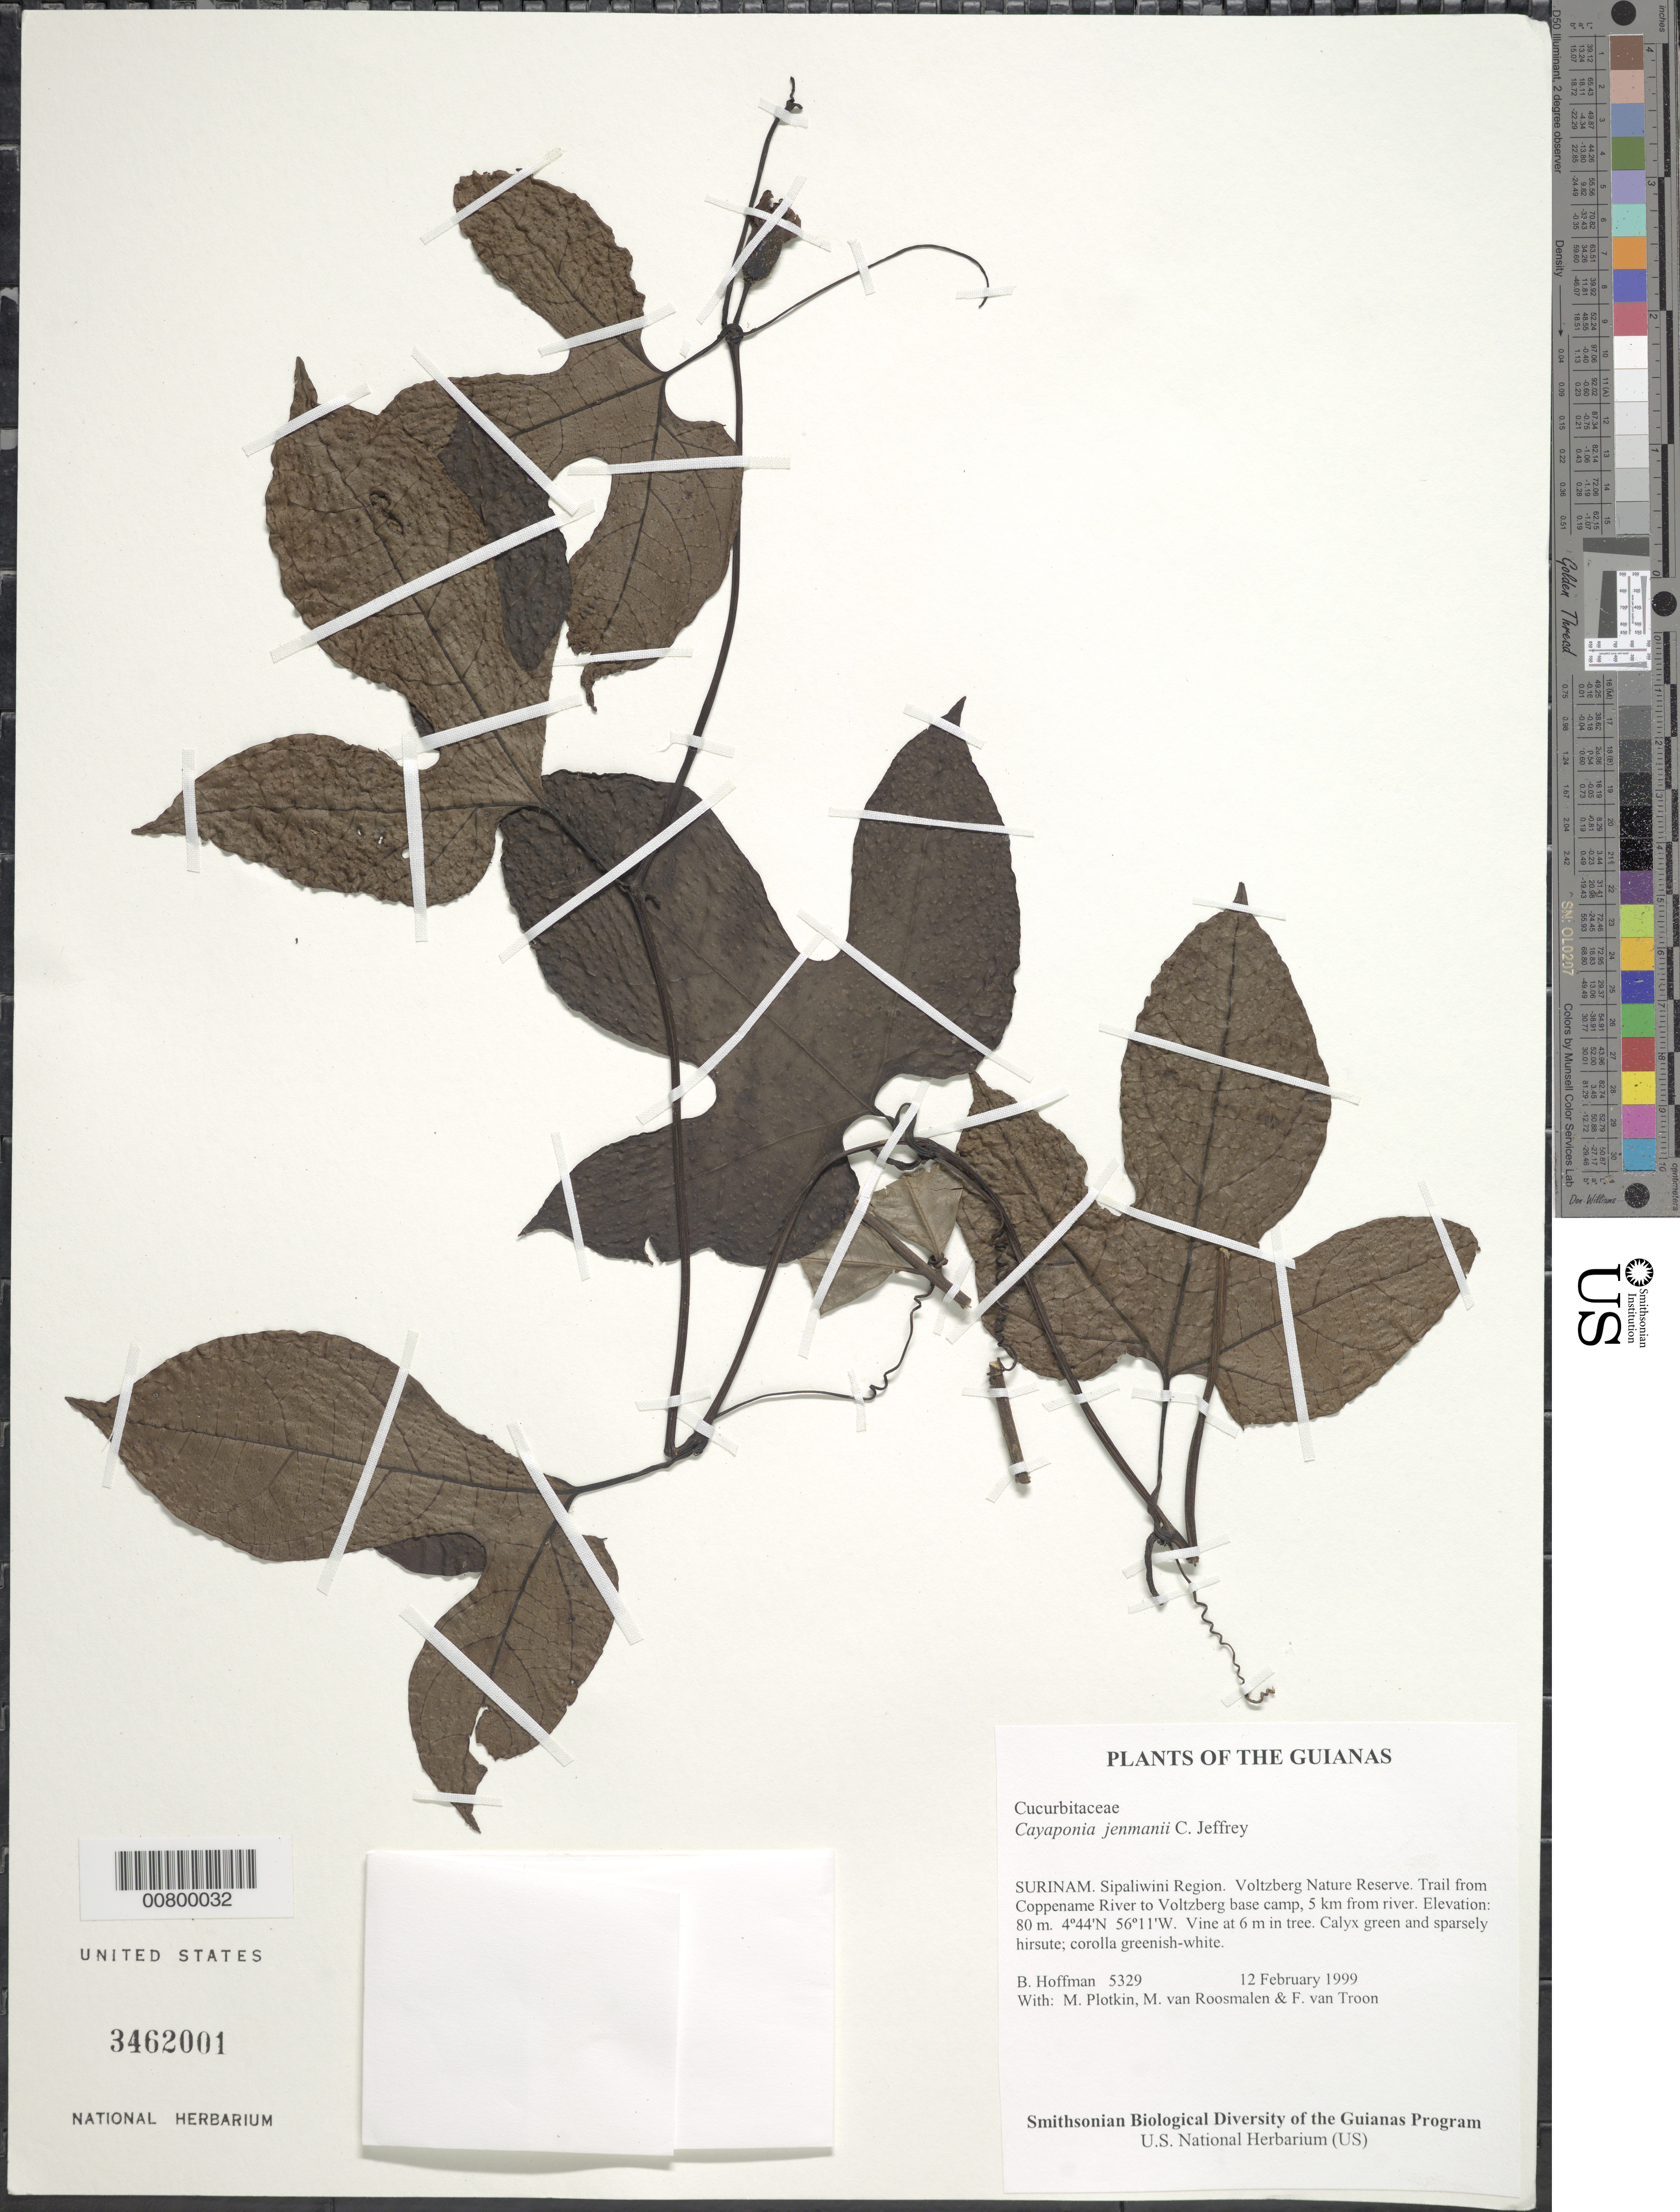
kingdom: Plantae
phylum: Tracheophyta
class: Magnoliopsida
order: Cucurbitales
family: Cucurbitaceae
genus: Cayaponia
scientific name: Cayaponia peruviana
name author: (Poepp. & Endl.) Cogn.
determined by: Nee, Michael H.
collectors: B. Hoffman, M. Plotkin, M. Roosmalen & F. Van Troon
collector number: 5329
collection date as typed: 12 February 1999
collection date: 1999-02-12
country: Suriname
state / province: Sipaliwini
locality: Voltzberg Nature Reserve. Trail from Coppename River to Voltzberg base camp, 5 km from river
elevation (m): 80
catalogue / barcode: US 3462001